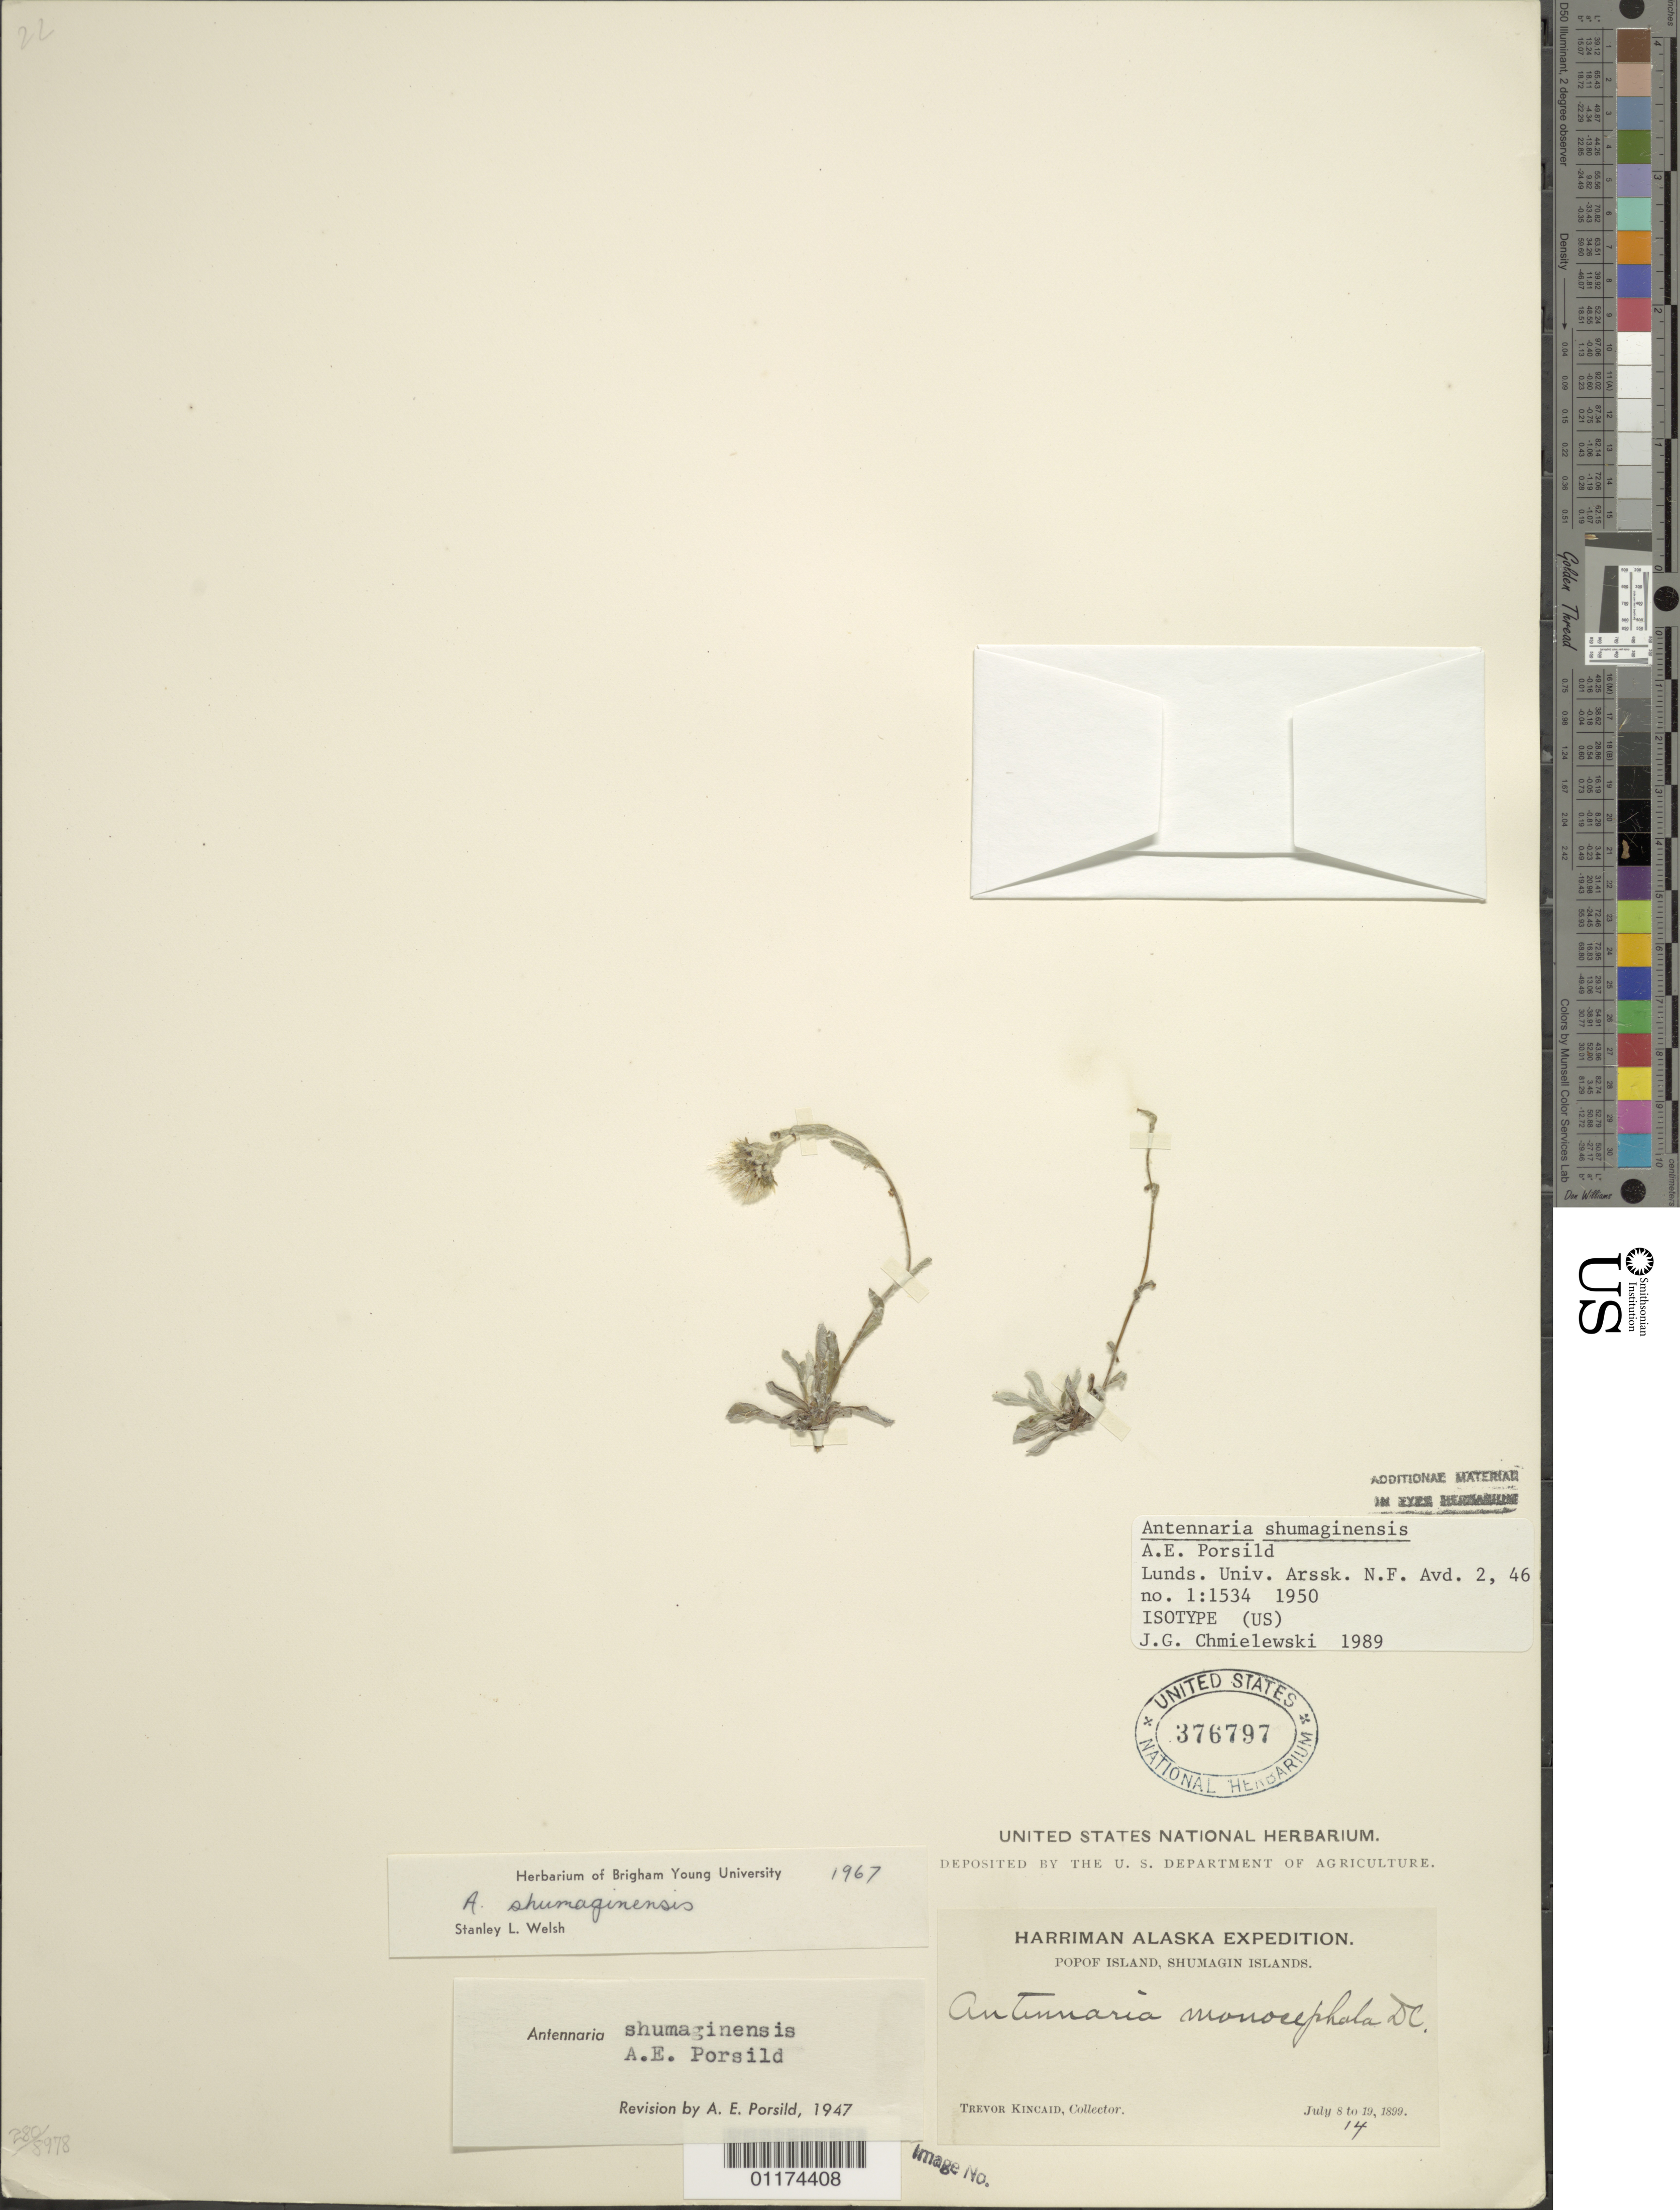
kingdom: Plantae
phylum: Tracheophyta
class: Magnoliopsida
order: Asterales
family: Asteraceae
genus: Antennaria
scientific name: Antennaria shumaginensis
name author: A.E. Porsild in Hultén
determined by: Chmielewski, J. G.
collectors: T. C. Kincaid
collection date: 1899-07-08/1899-07-19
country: United States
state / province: Alaska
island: Popof Island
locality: Popof Island, Shumagin Islands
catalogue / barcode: US 367797